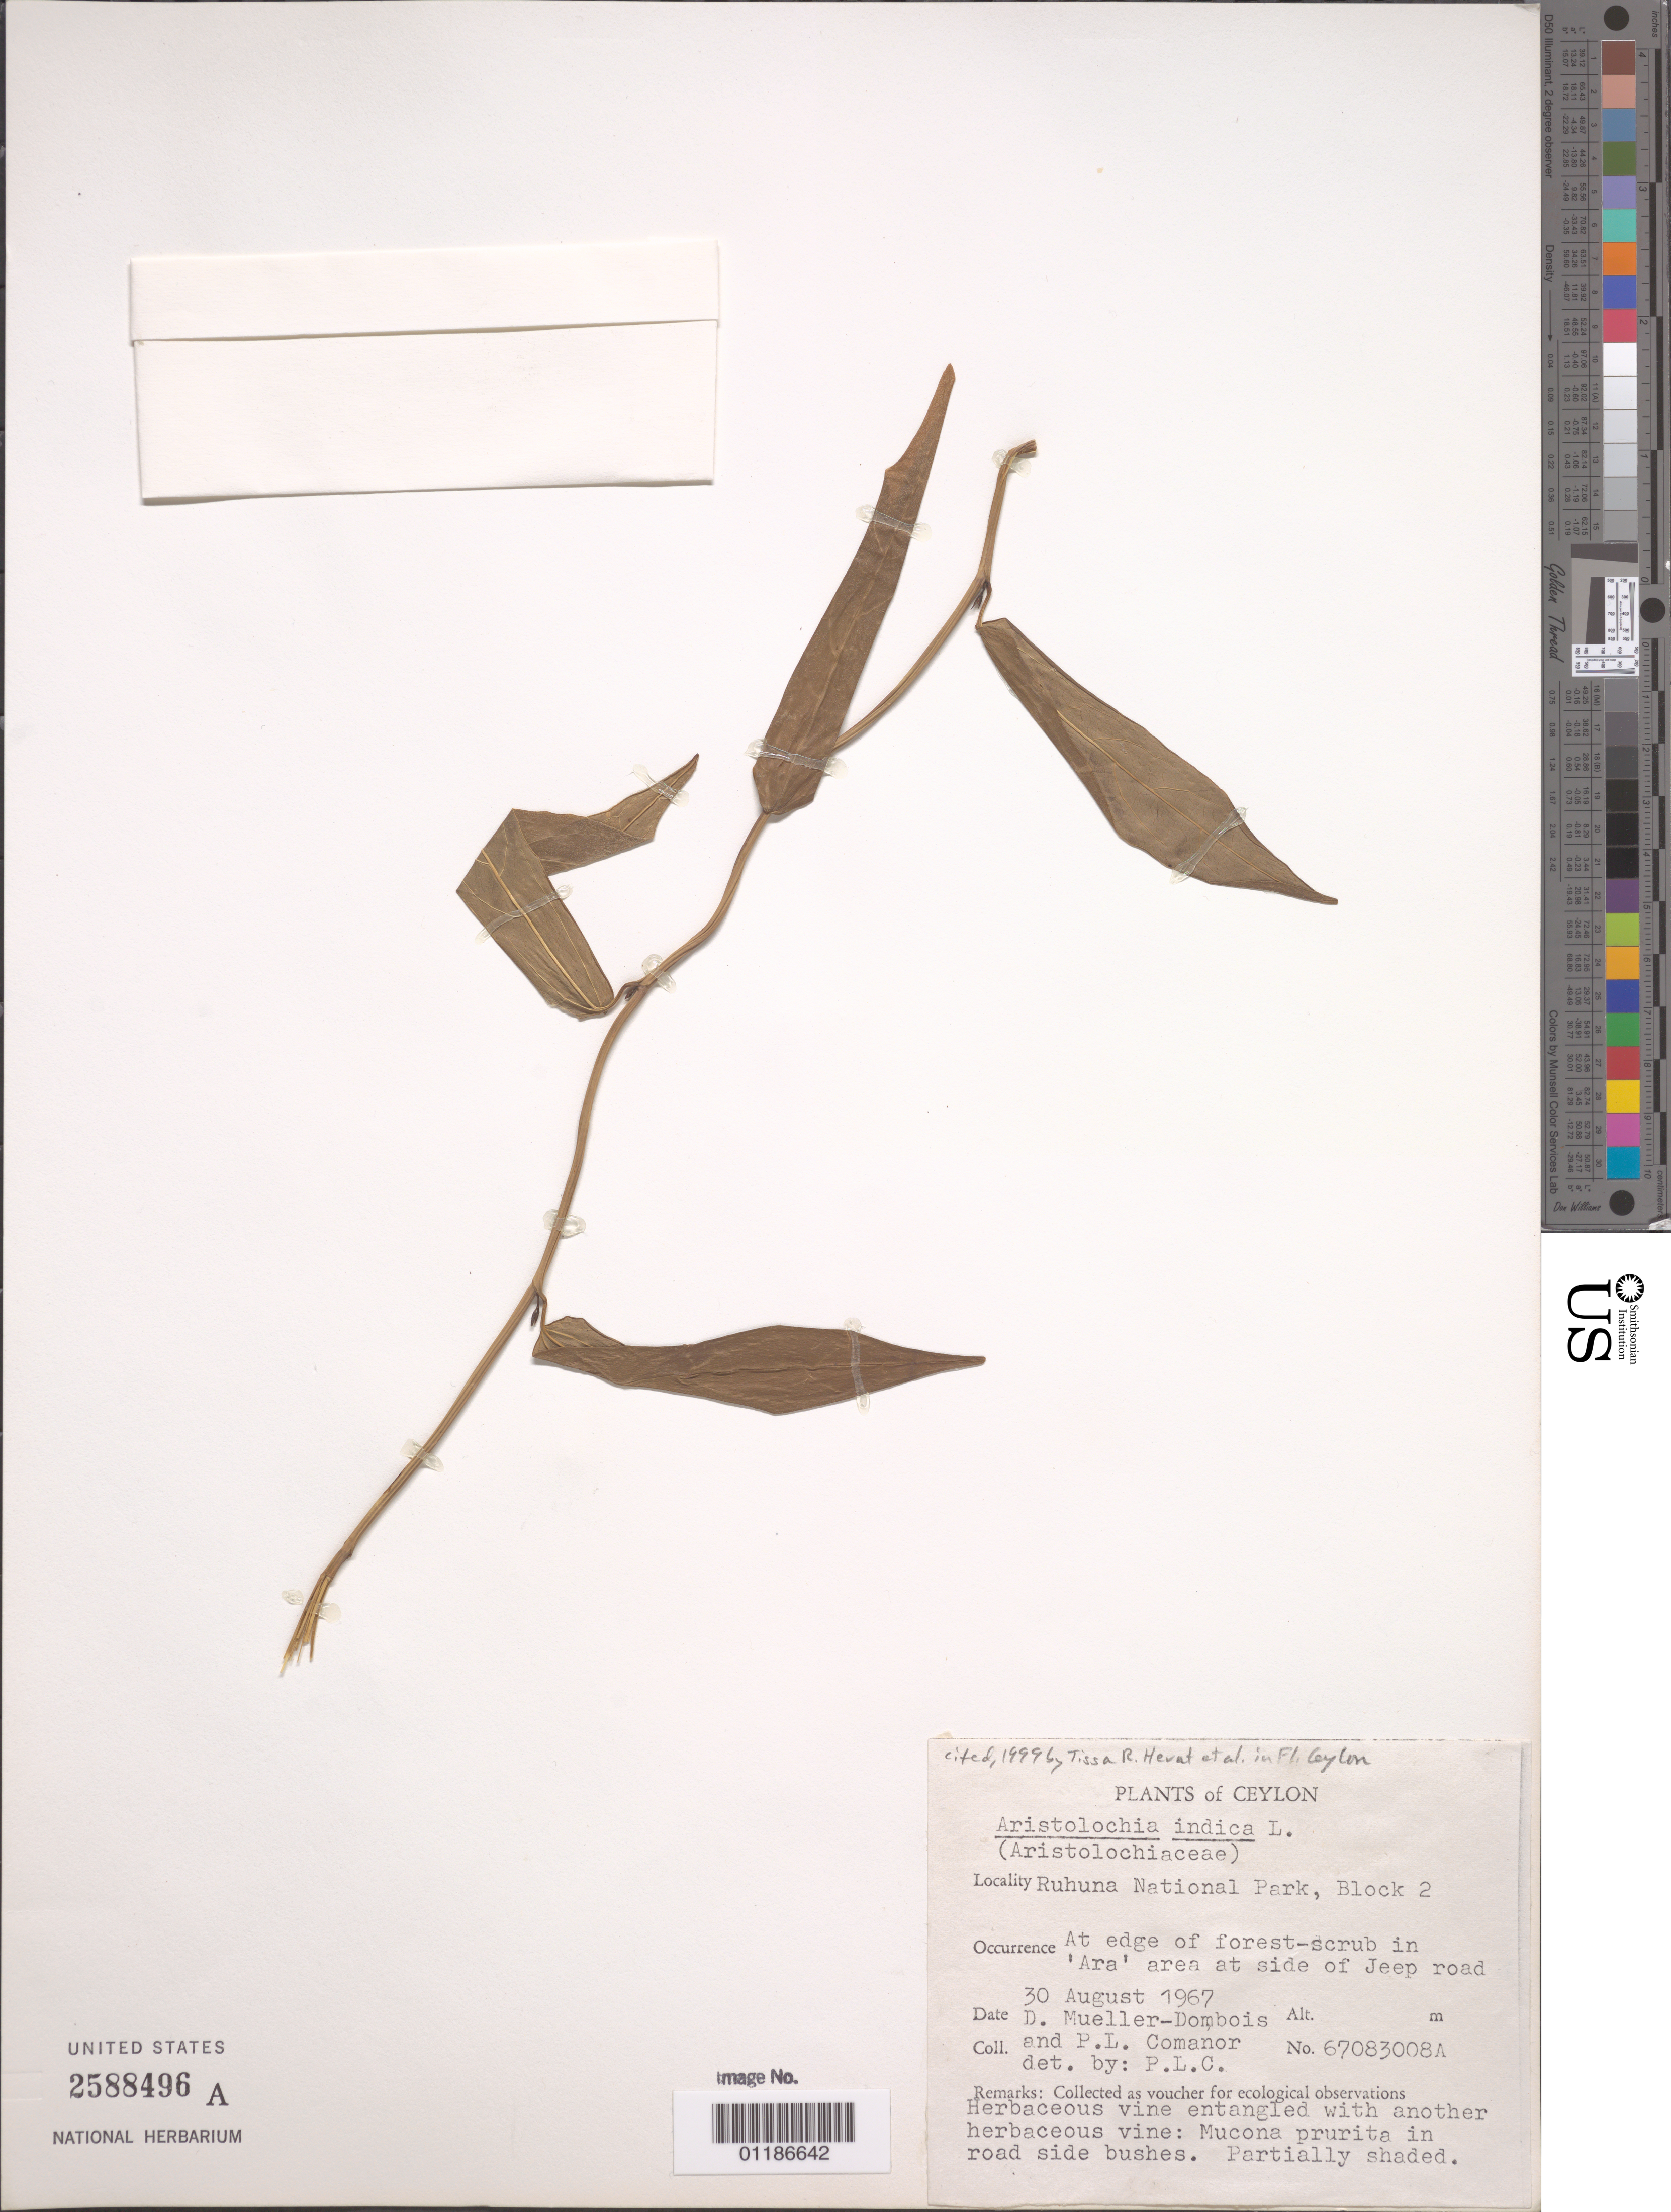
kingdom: Plantae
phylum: Tracheophyta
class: Magnoliopsida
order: Piperales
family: Aristolochiaceae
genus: Aristolochia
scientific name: Aristolochia indica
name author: L.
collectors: D. Meuller-Dombois & P. Comanor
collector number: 67083008A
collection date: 1967-08-30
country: Sri Lanka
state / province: Southern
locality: Ruhuna National Park, Block 2 At edge of forest-scrub in 'Ara' area at side of Jeep road.